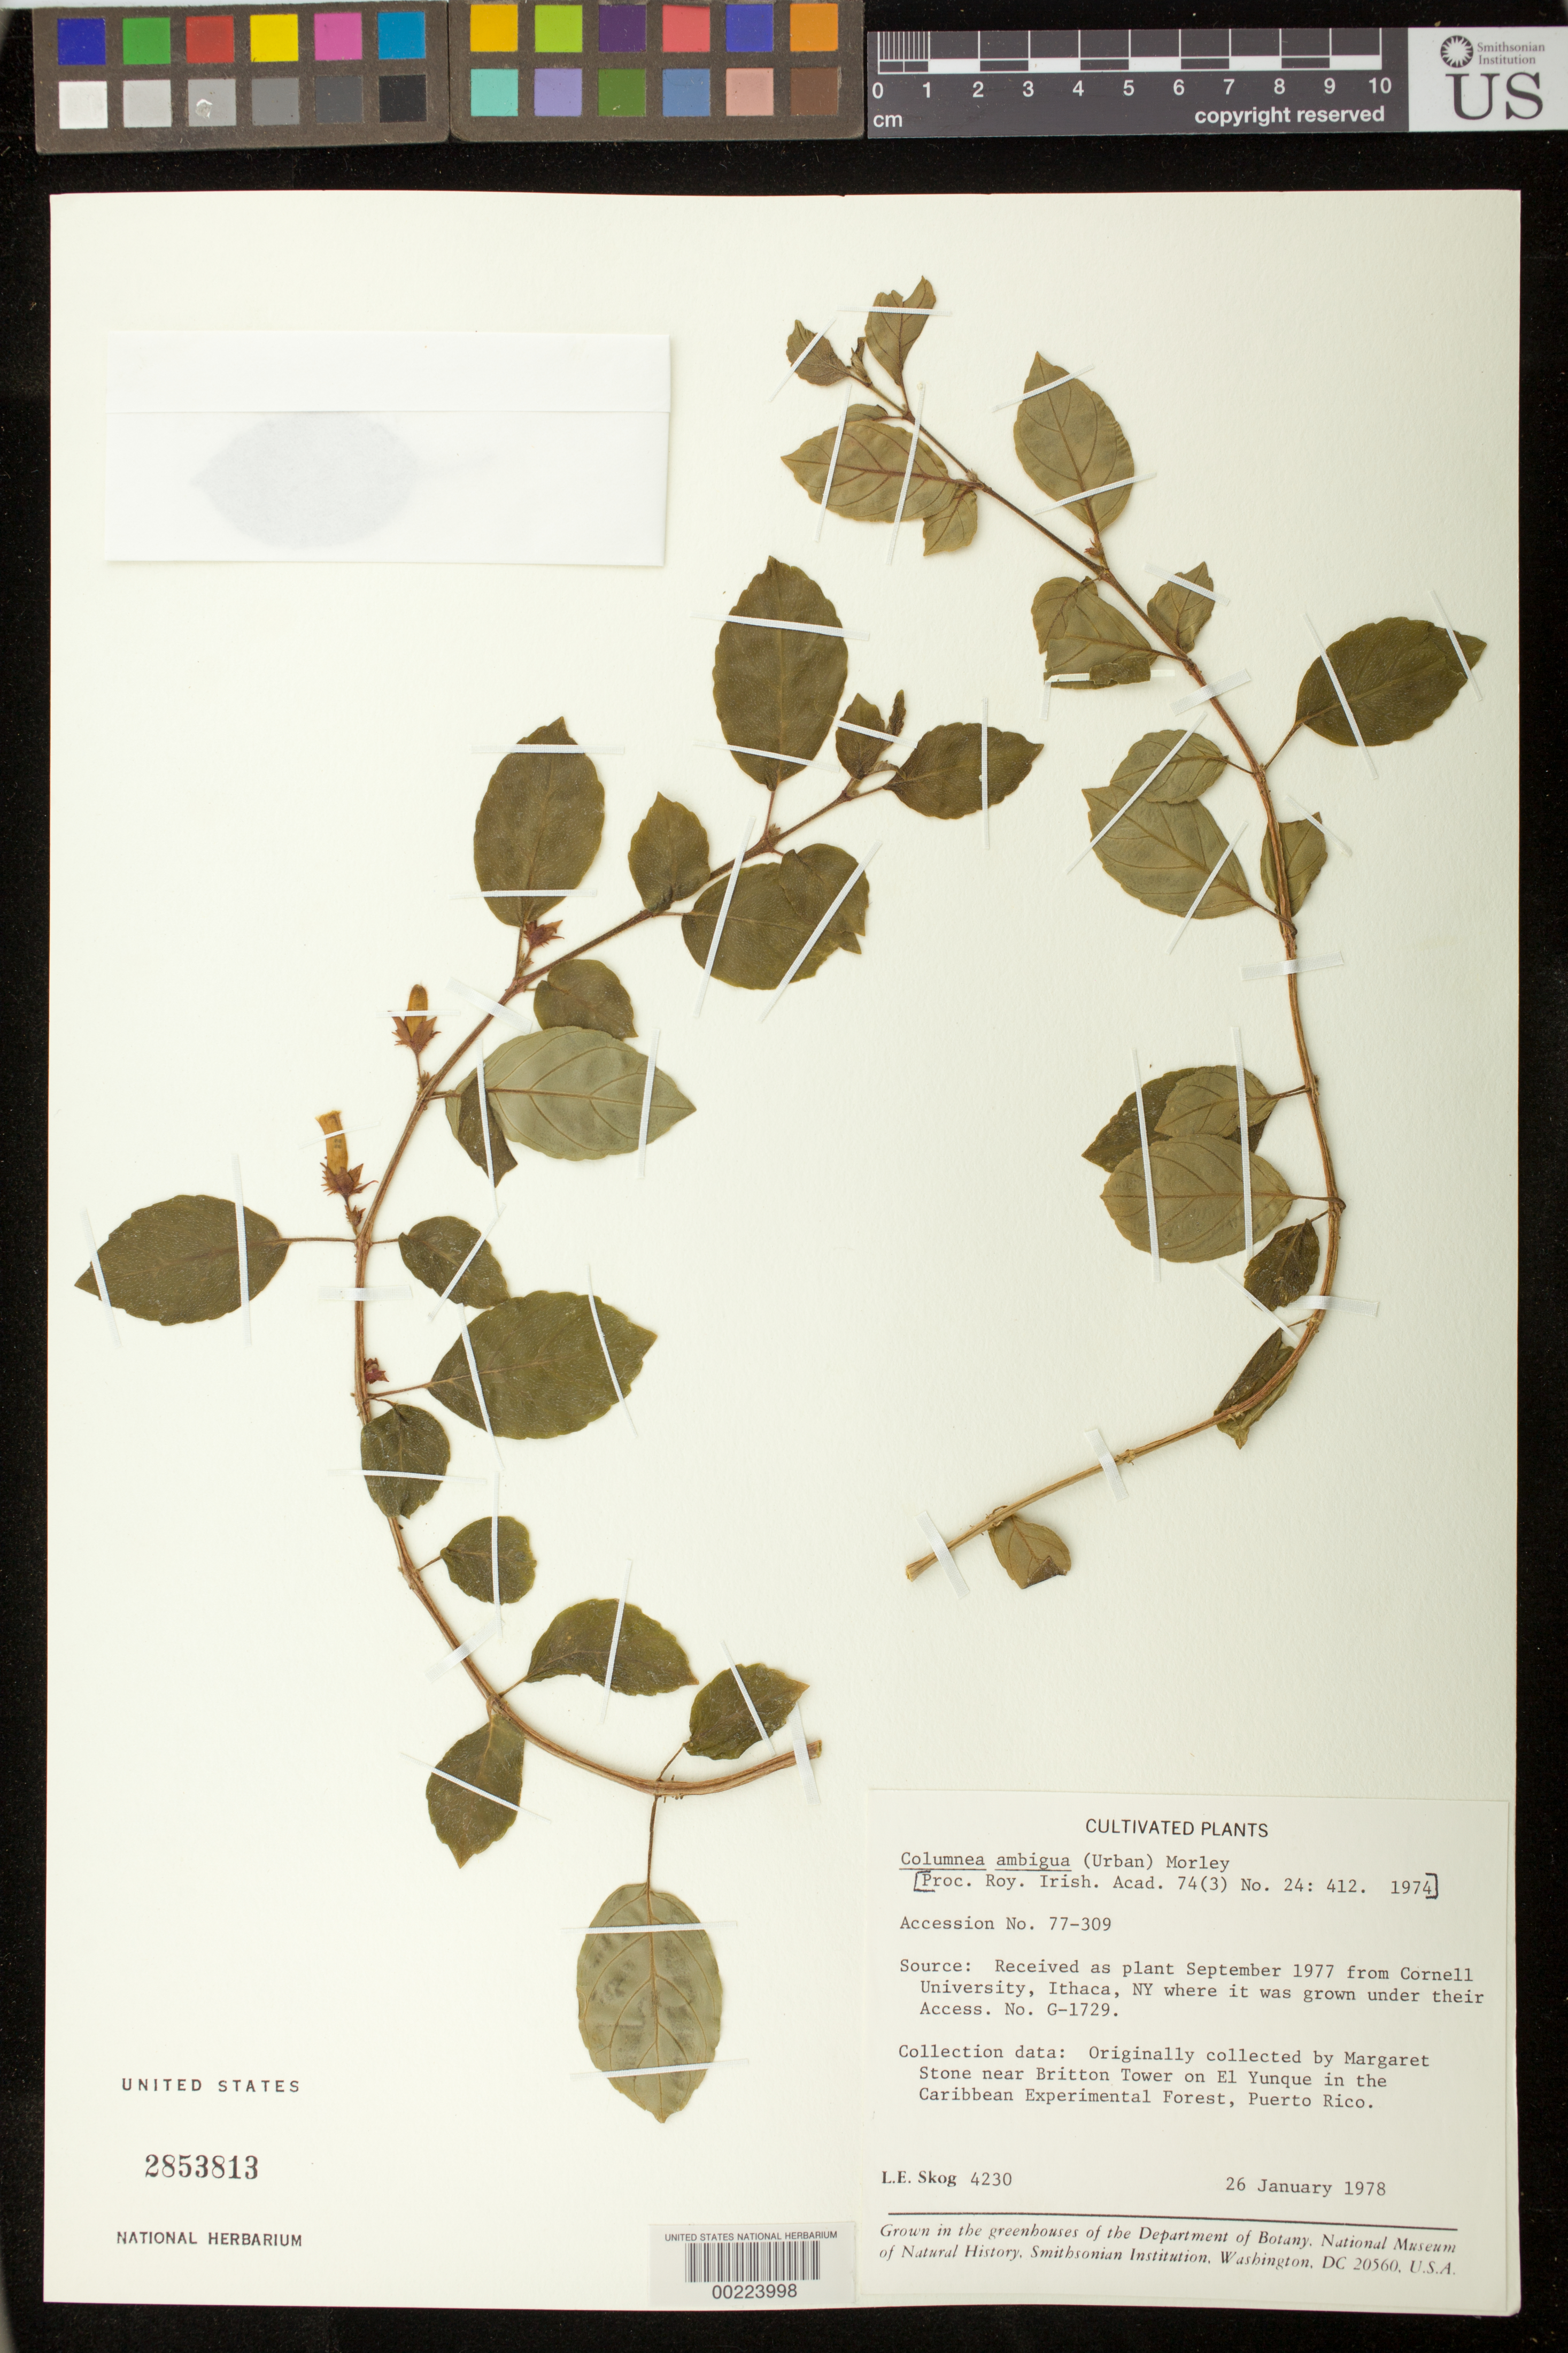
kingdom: Plantae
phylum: Tracheophyta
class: Magnoliopsida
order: Lamiales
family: Gesneriaceae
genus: Columnea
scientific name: Columnea ambigua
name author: (Urb.) B.D. Morley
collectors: L. E. Skog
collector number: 4230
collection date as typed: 26 Jan 1978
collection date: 1978-01-26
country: Puerto Rico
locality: Puerto Rico: Near Britton Tower on El Yunque in the Caribbean Experimental Forest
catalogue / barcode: US 2853813